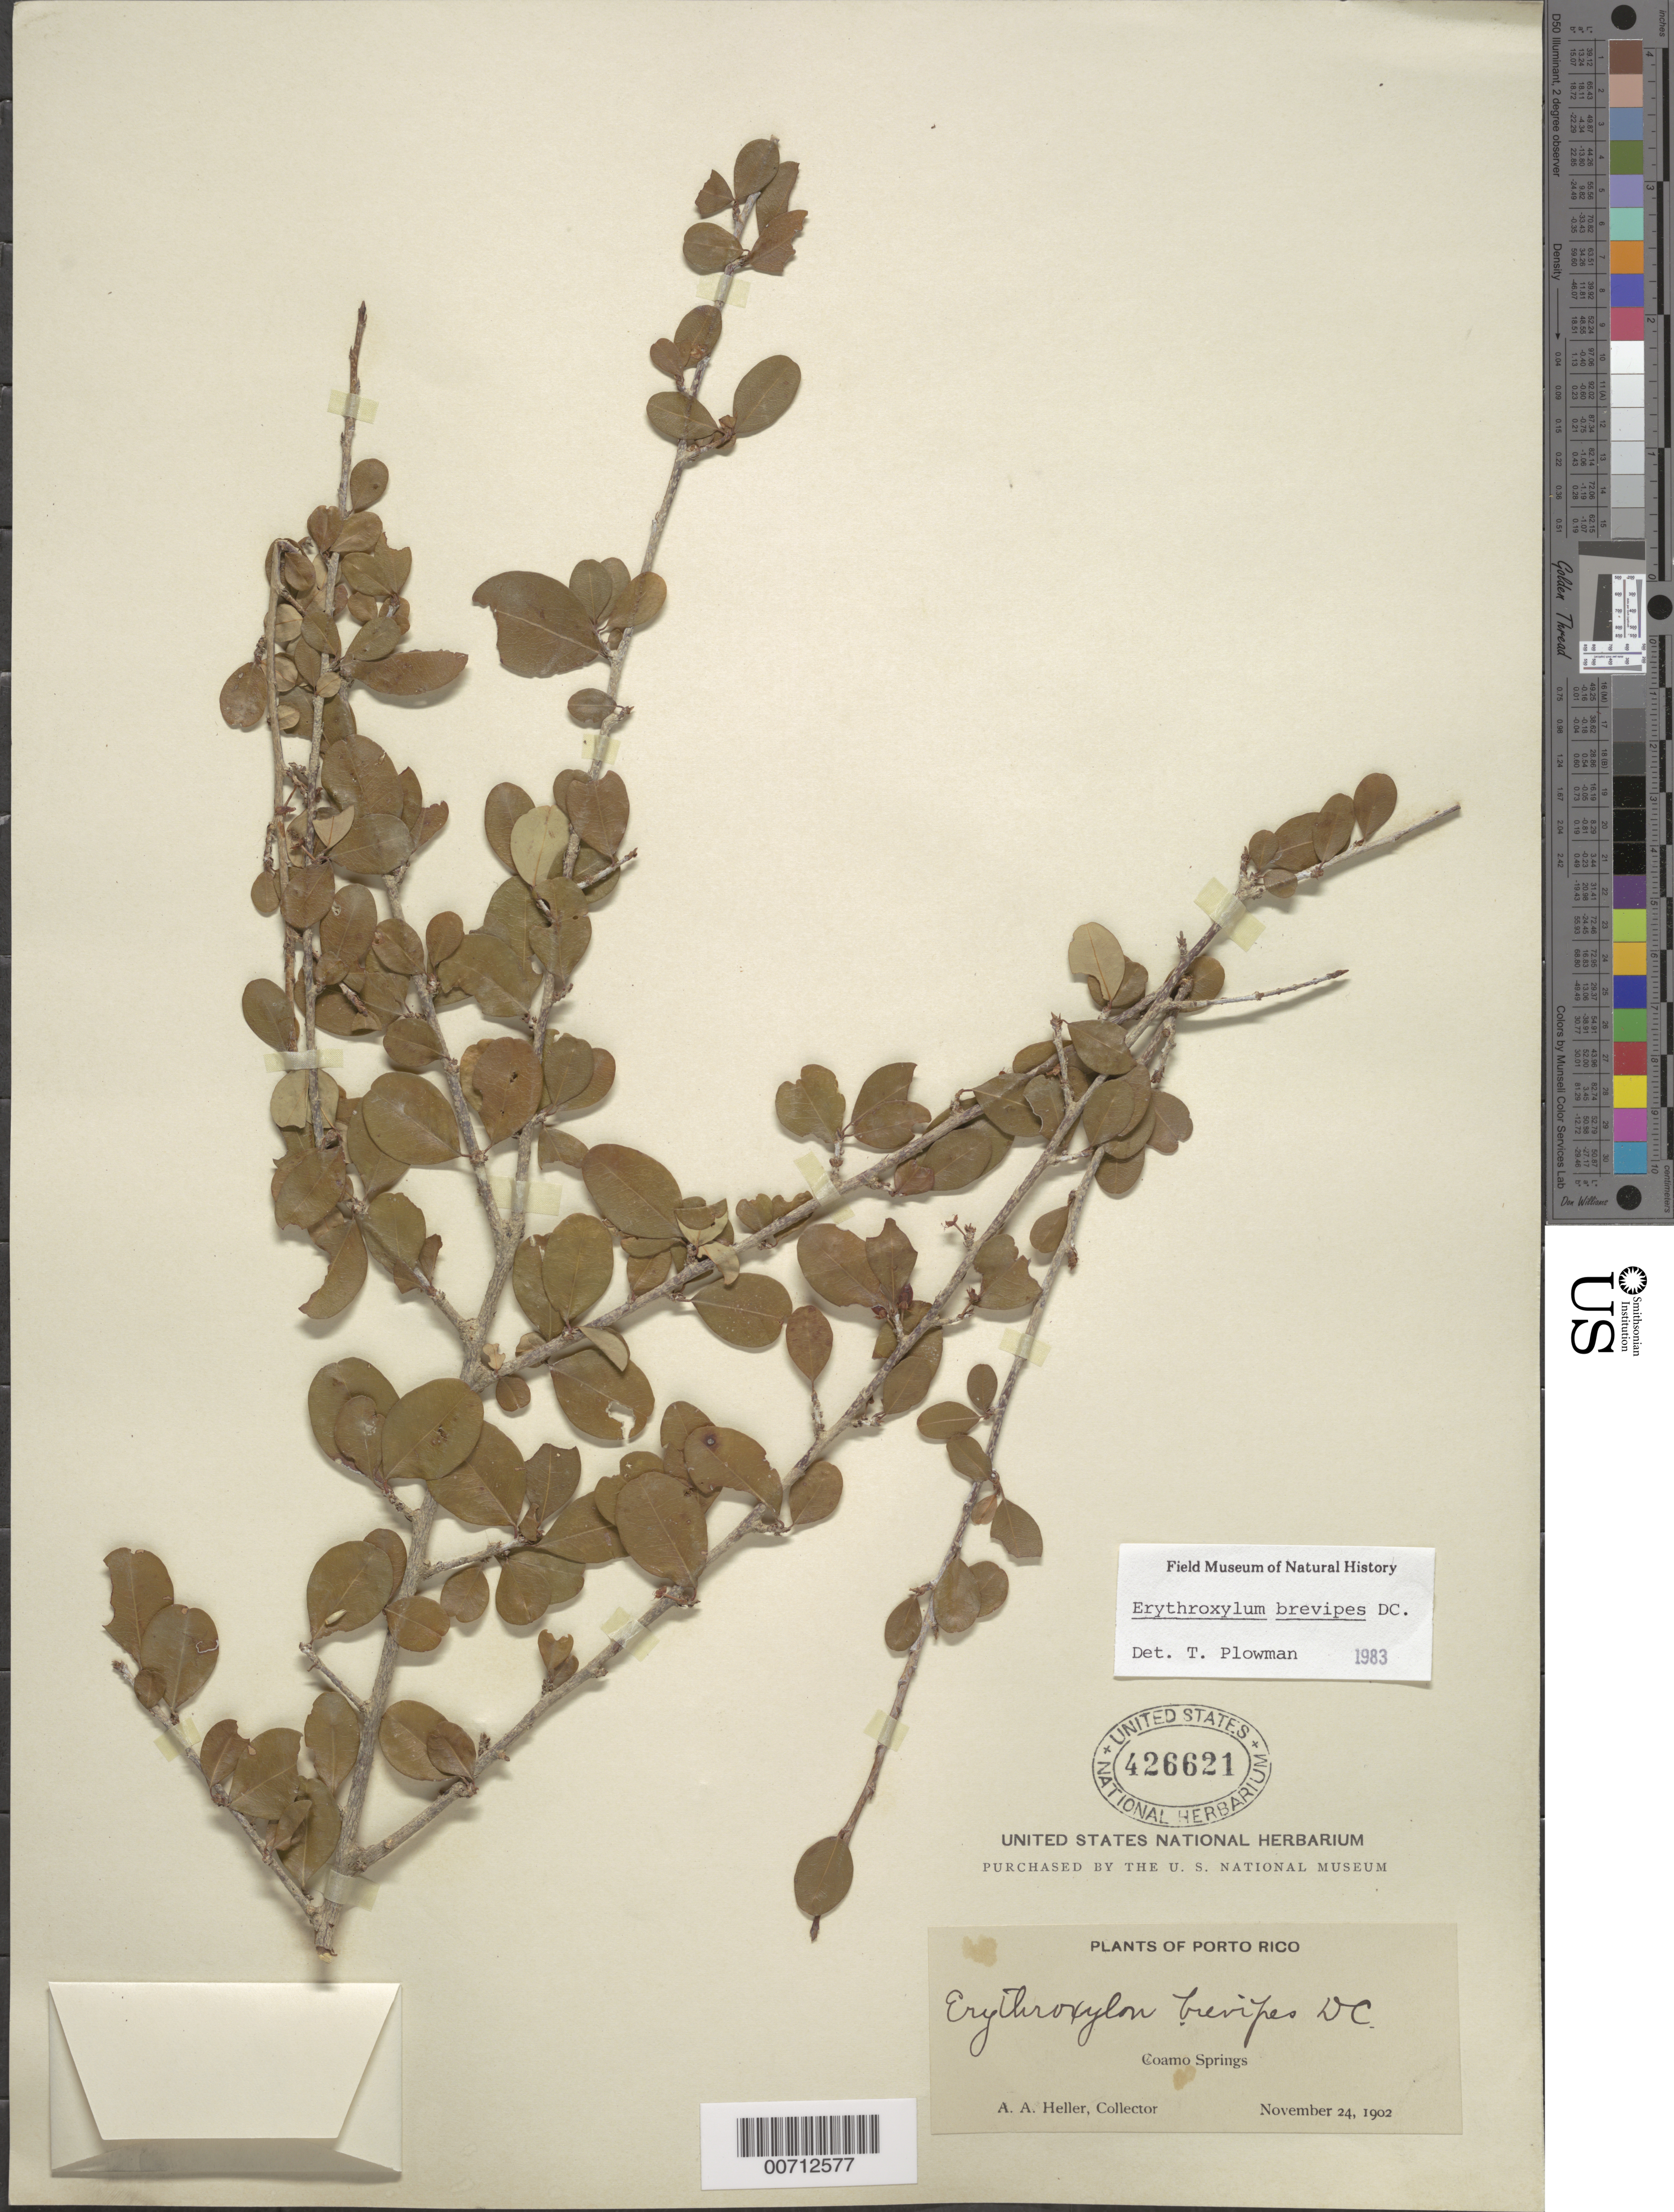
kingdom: Plantae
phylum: Tracheophyta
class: Magnoliopsida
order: Malpighiales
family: Erythroxylaceae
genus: Erythroxylum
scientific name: Erythroxylum brevipes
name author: DC.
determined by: Plowman, Timothy C.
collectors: A. A. Heller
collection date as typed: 24 Nov 1902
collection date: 1902-11-24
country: Puerto Rico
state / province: Coamo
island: Greater Antilles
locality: Coamo Springs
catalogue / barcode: US 426621